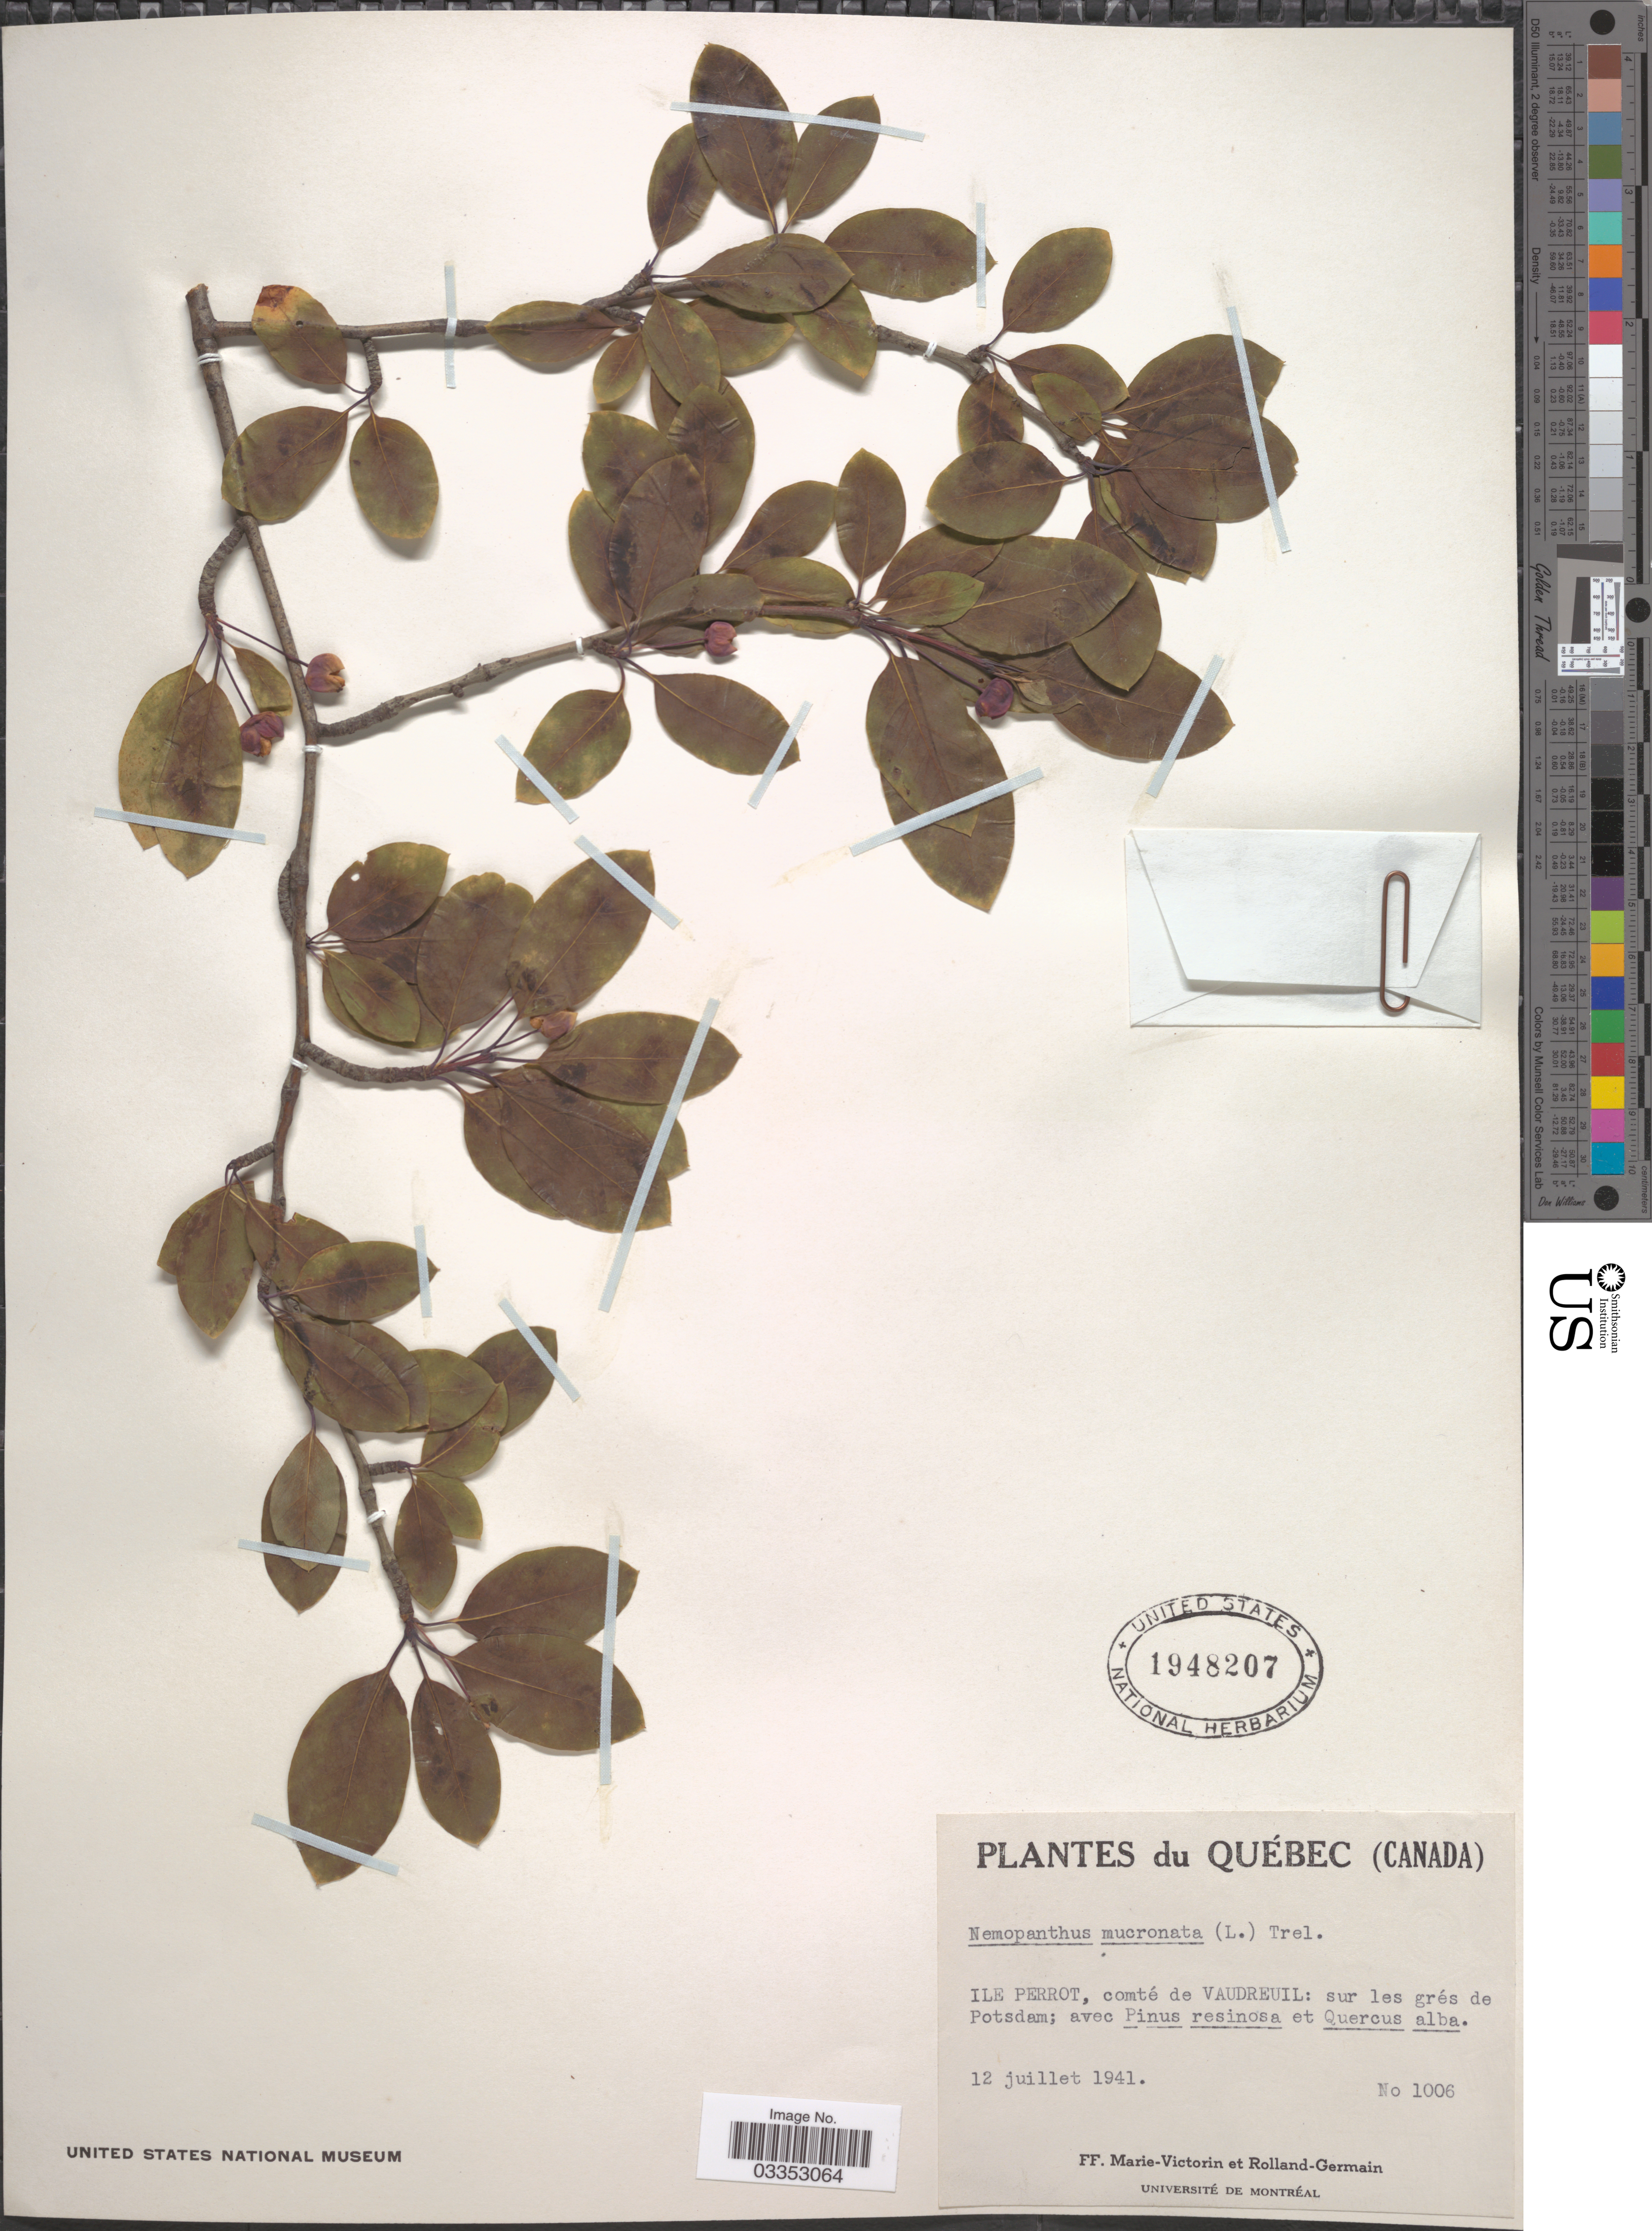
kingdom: Plantae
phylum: Tracheophyta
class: Magnoliopsida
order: Aquifoliales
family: Aquifoliaceae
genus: Nemopanthus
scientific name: Nemopanthus mucronatus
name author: (L.) Trel.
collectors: F. Marie-Victorin & Rolland-Germain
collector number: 1006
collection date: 1941-07-12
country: Canada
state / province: Quebec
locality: Ile Perro, comté de Vaudreuil: sur les grés de Potsdam.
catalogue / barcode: US 1948207